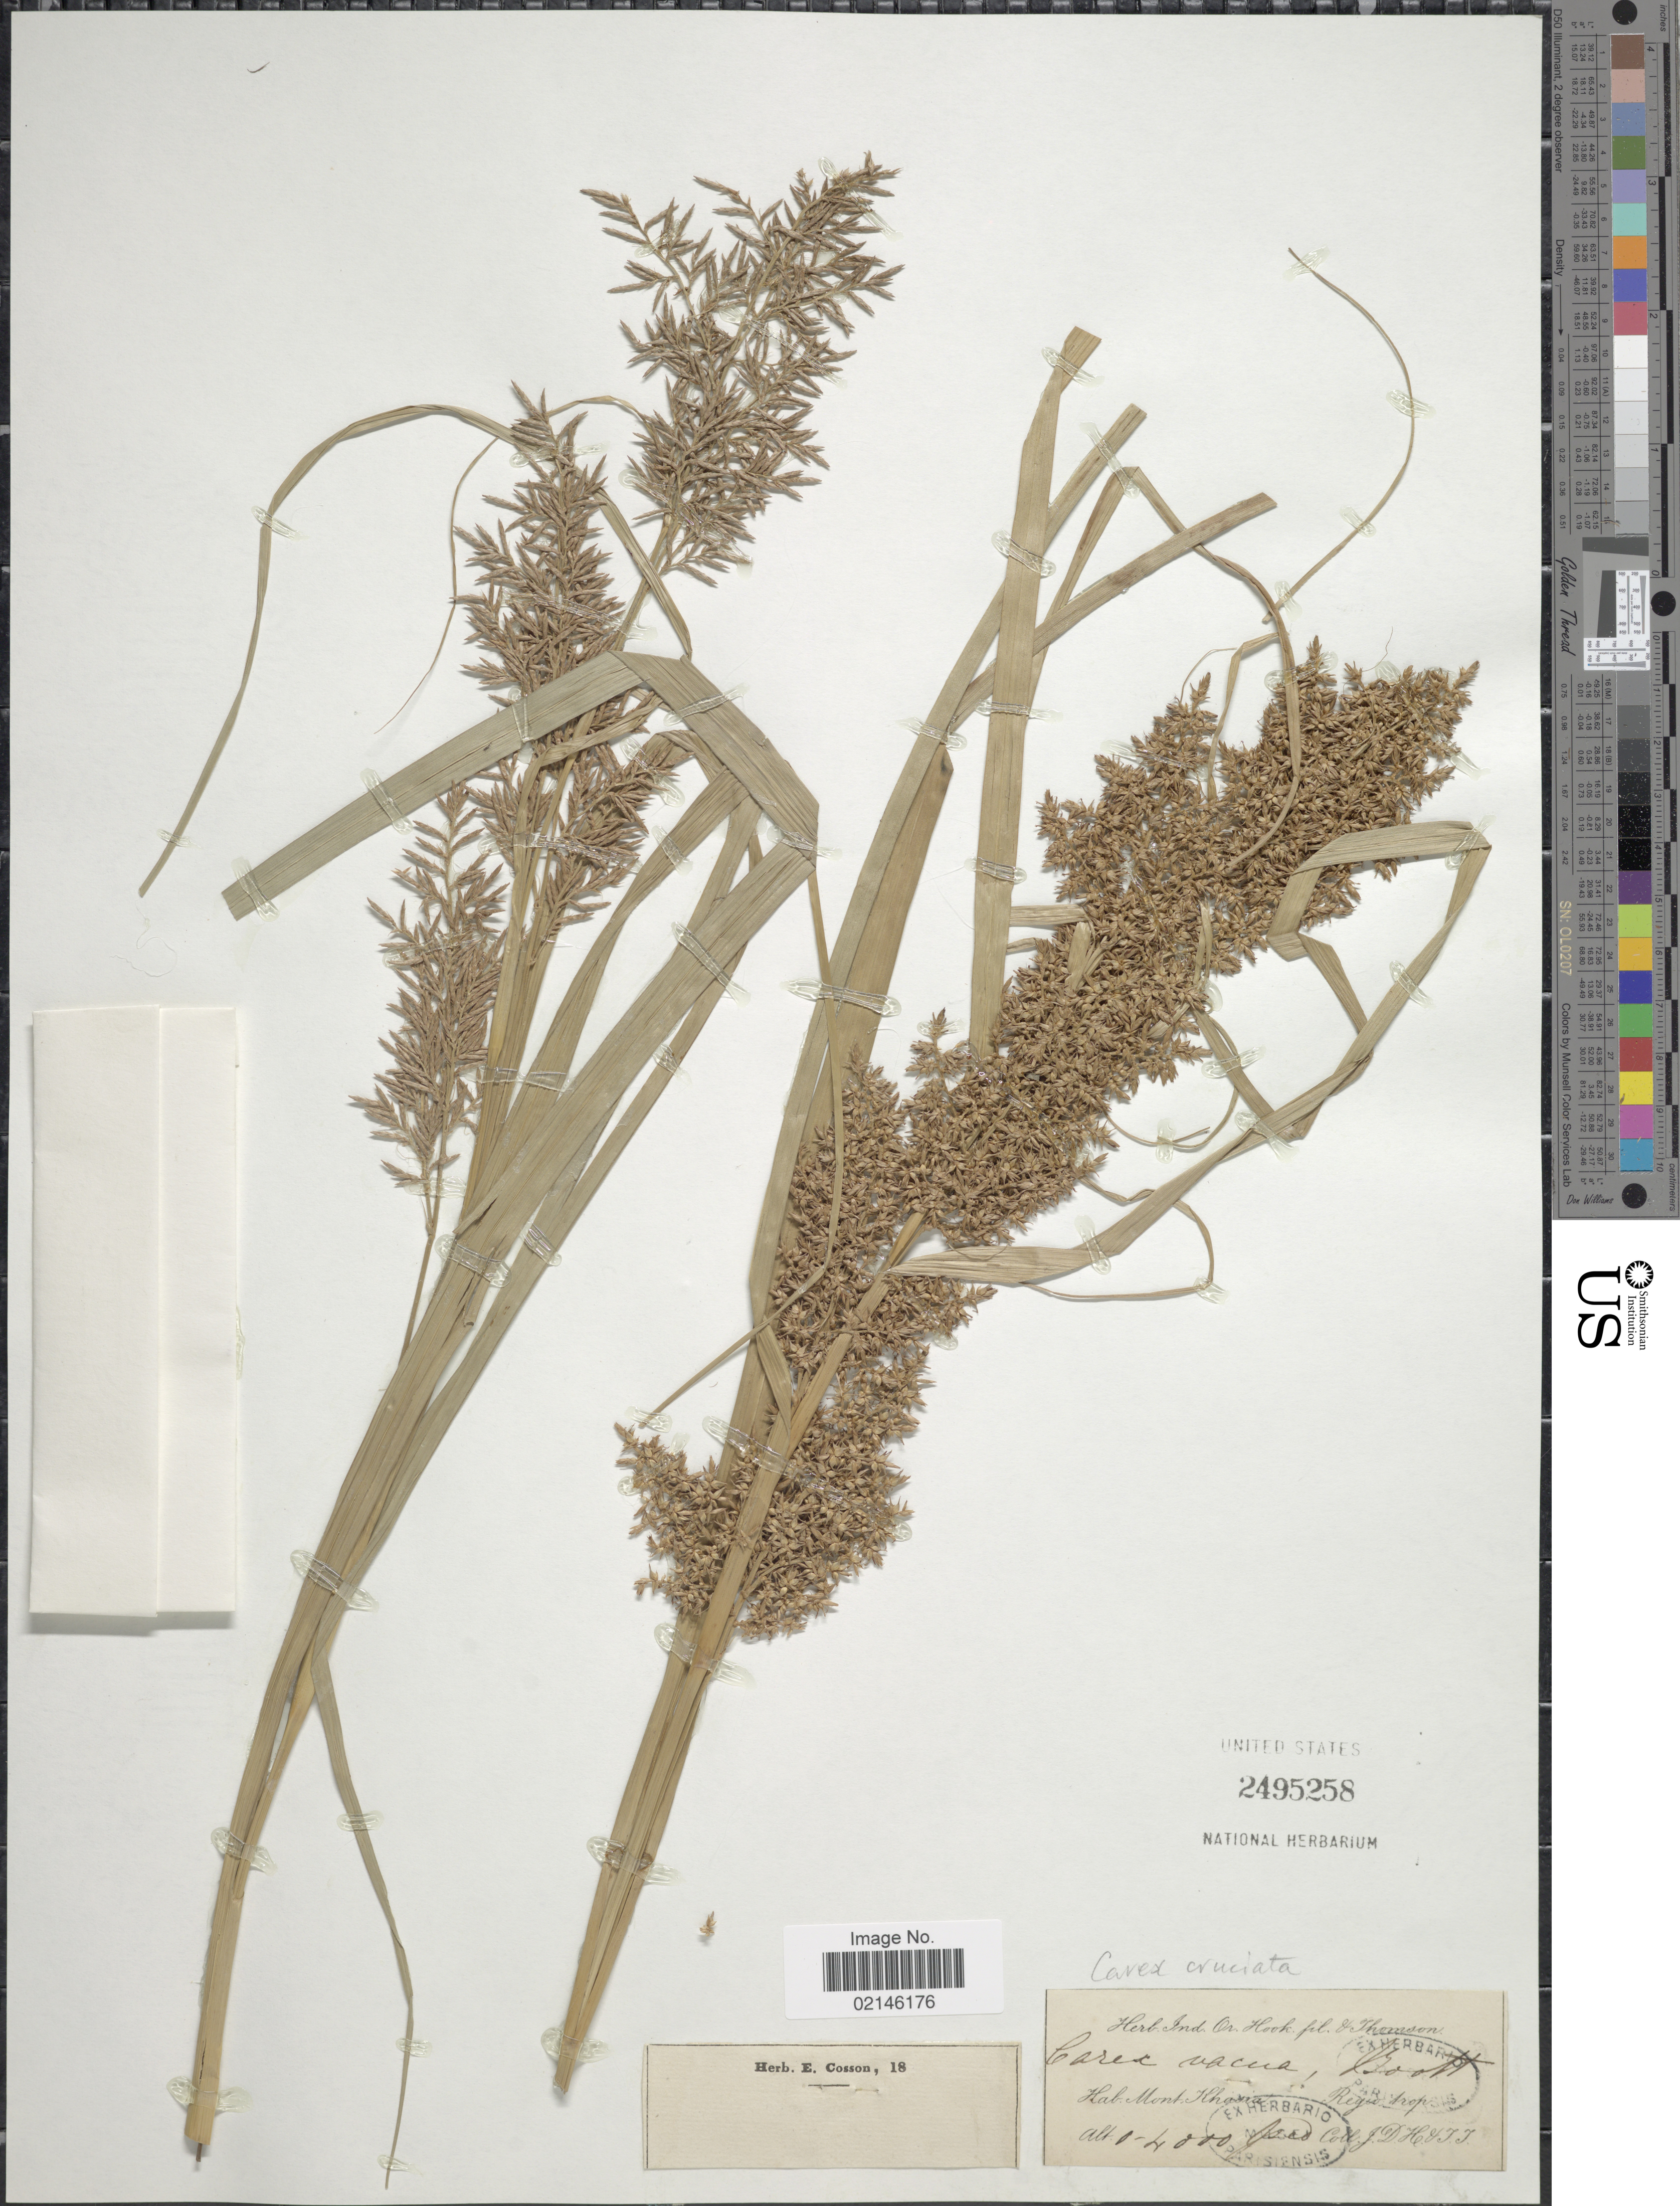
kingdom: Plantae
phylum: Tracheophyta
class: Liliopsida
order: Poales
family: Cyperaceae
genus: Carex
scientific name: Carex cruciata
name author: Wahlenb.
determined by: Strong, Mark T., (BOT), Smithsonian Institution - National Museum of Natural History (UNITED STATES)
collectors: J. D. Hooker & T. Thomson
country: India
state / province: Meghalaya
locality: Regio trop. Mont. Khasia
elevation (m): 0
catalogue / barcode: US 2495258